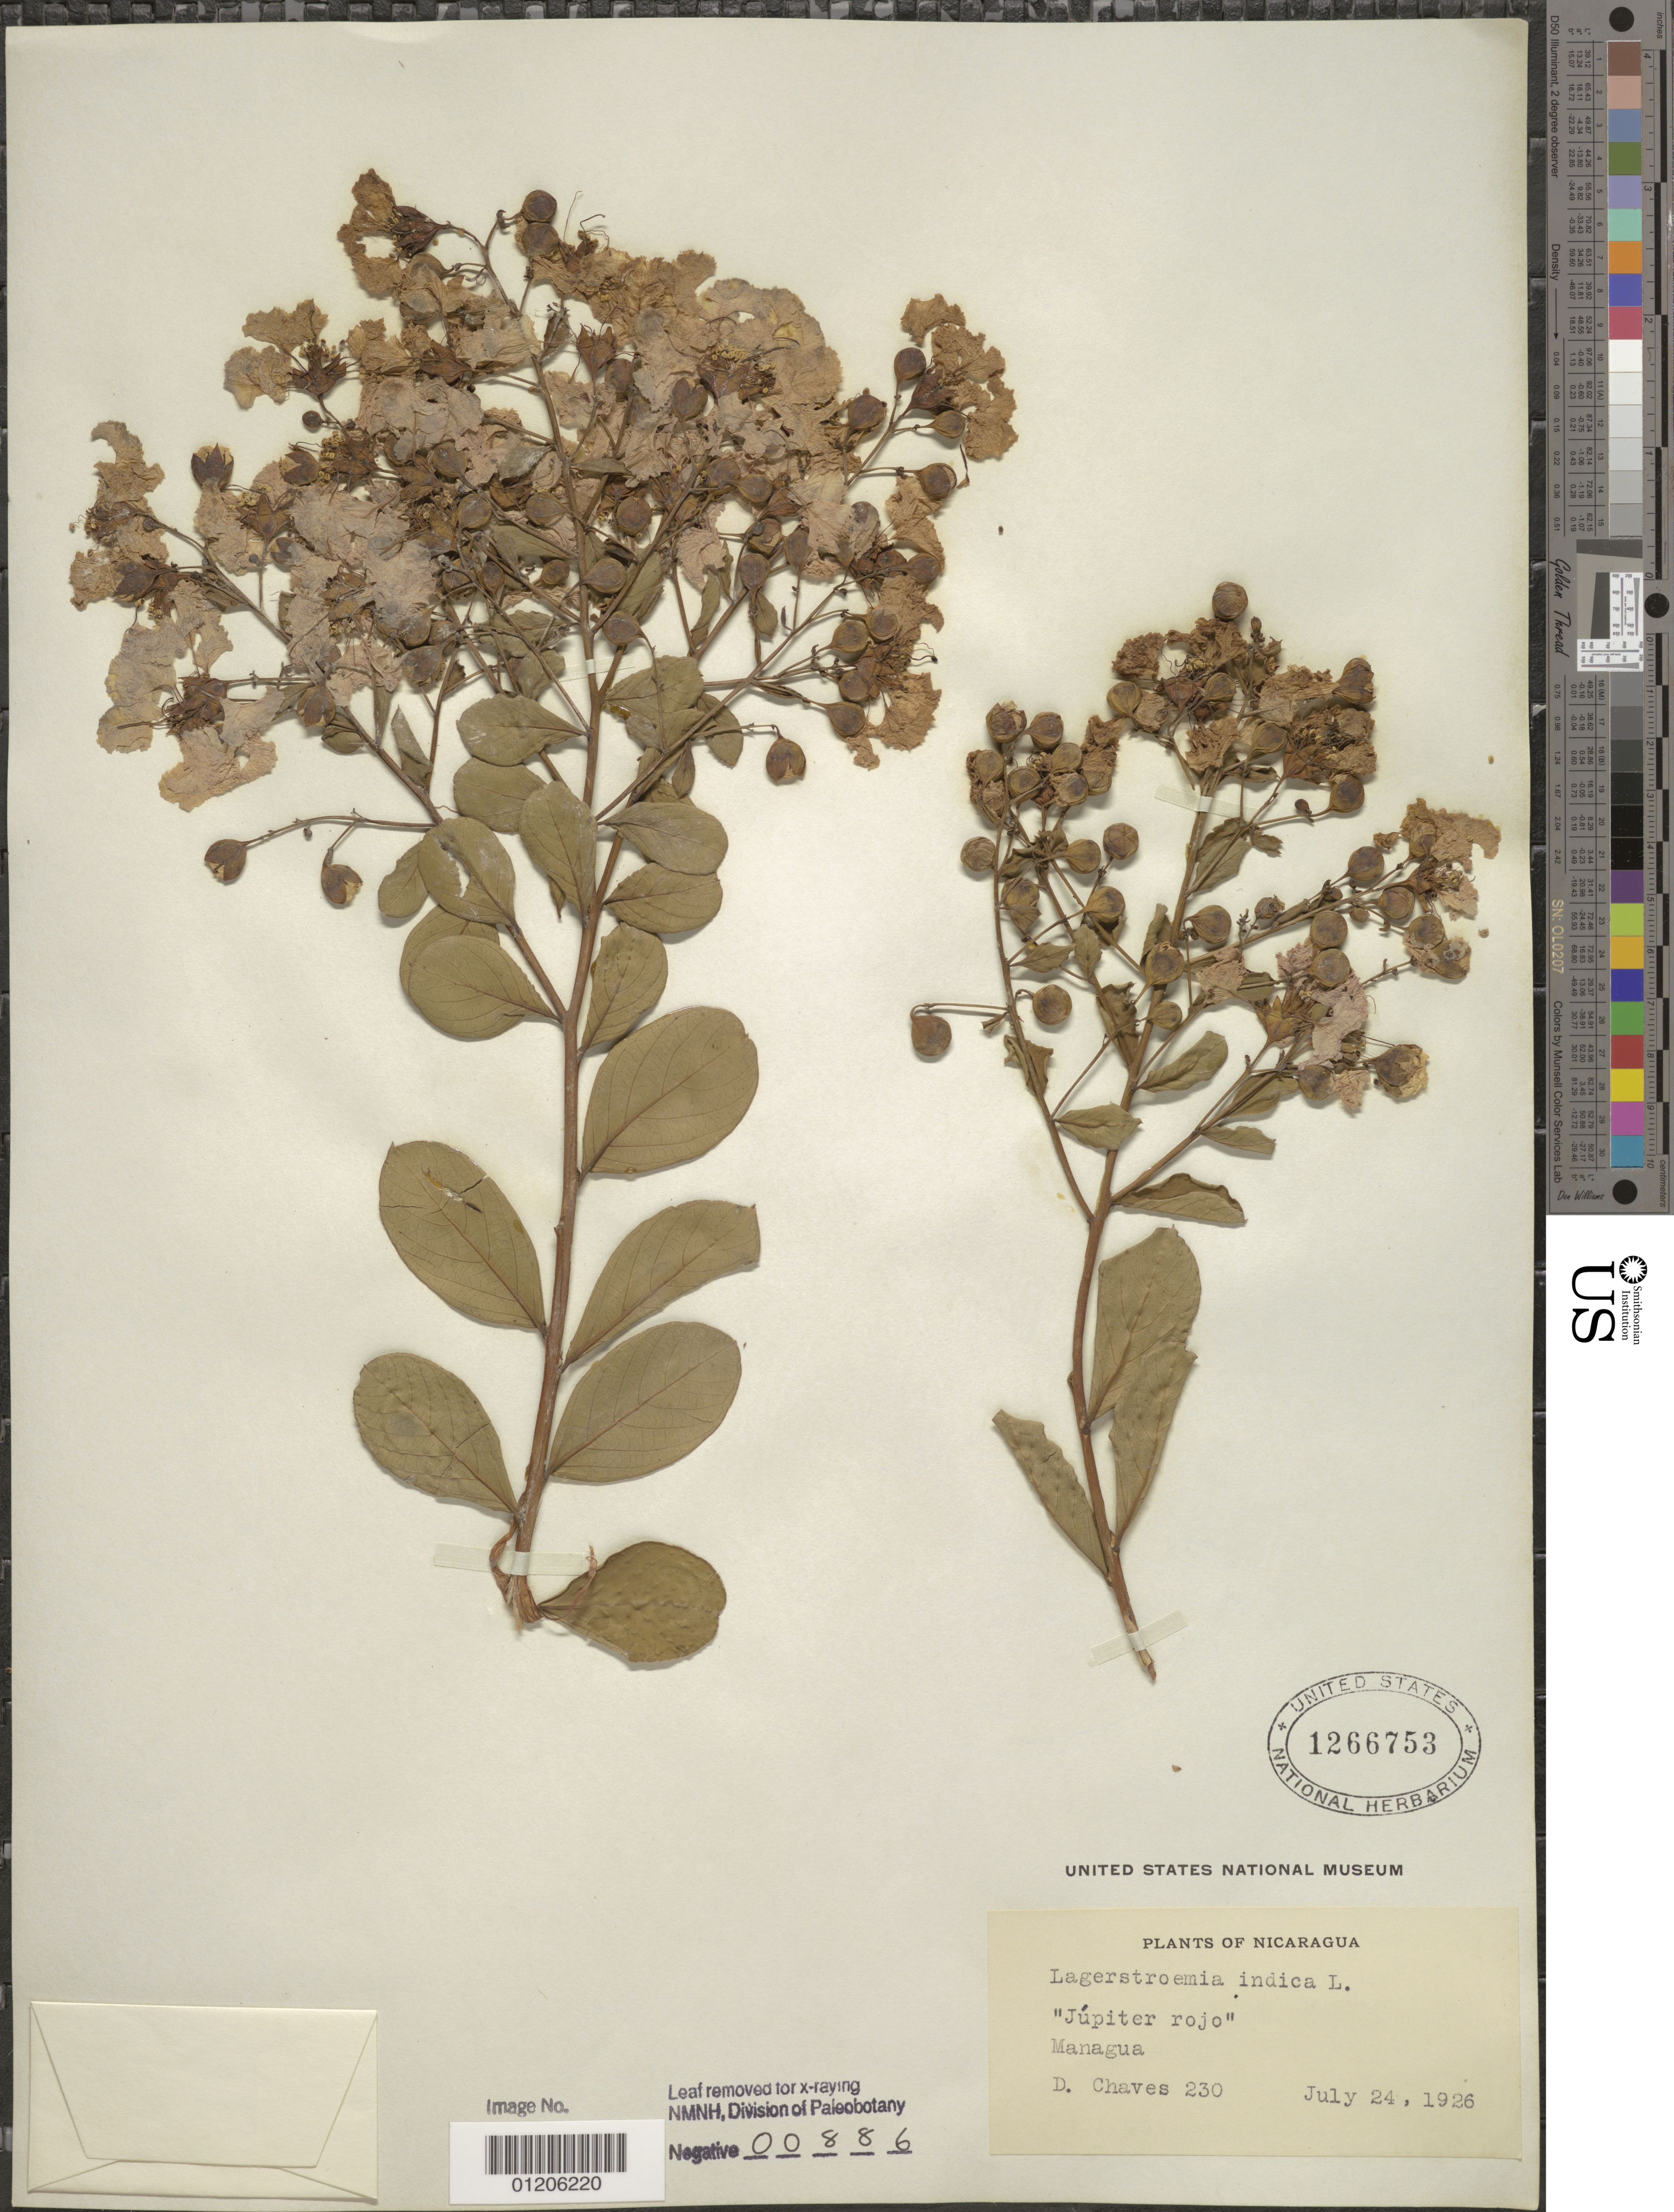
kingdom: Plantae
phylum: Tracheophyta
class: Magnoliopsida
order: Myrtales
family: Lythraceae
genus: Lagerstroemia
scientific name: Lagerstroemia indica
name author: L.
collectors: D. Chaves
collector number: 230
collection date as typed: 24 Jul 1926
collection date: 1926-07-24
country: Nicaragua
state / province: Managua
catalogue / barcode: US 1266753